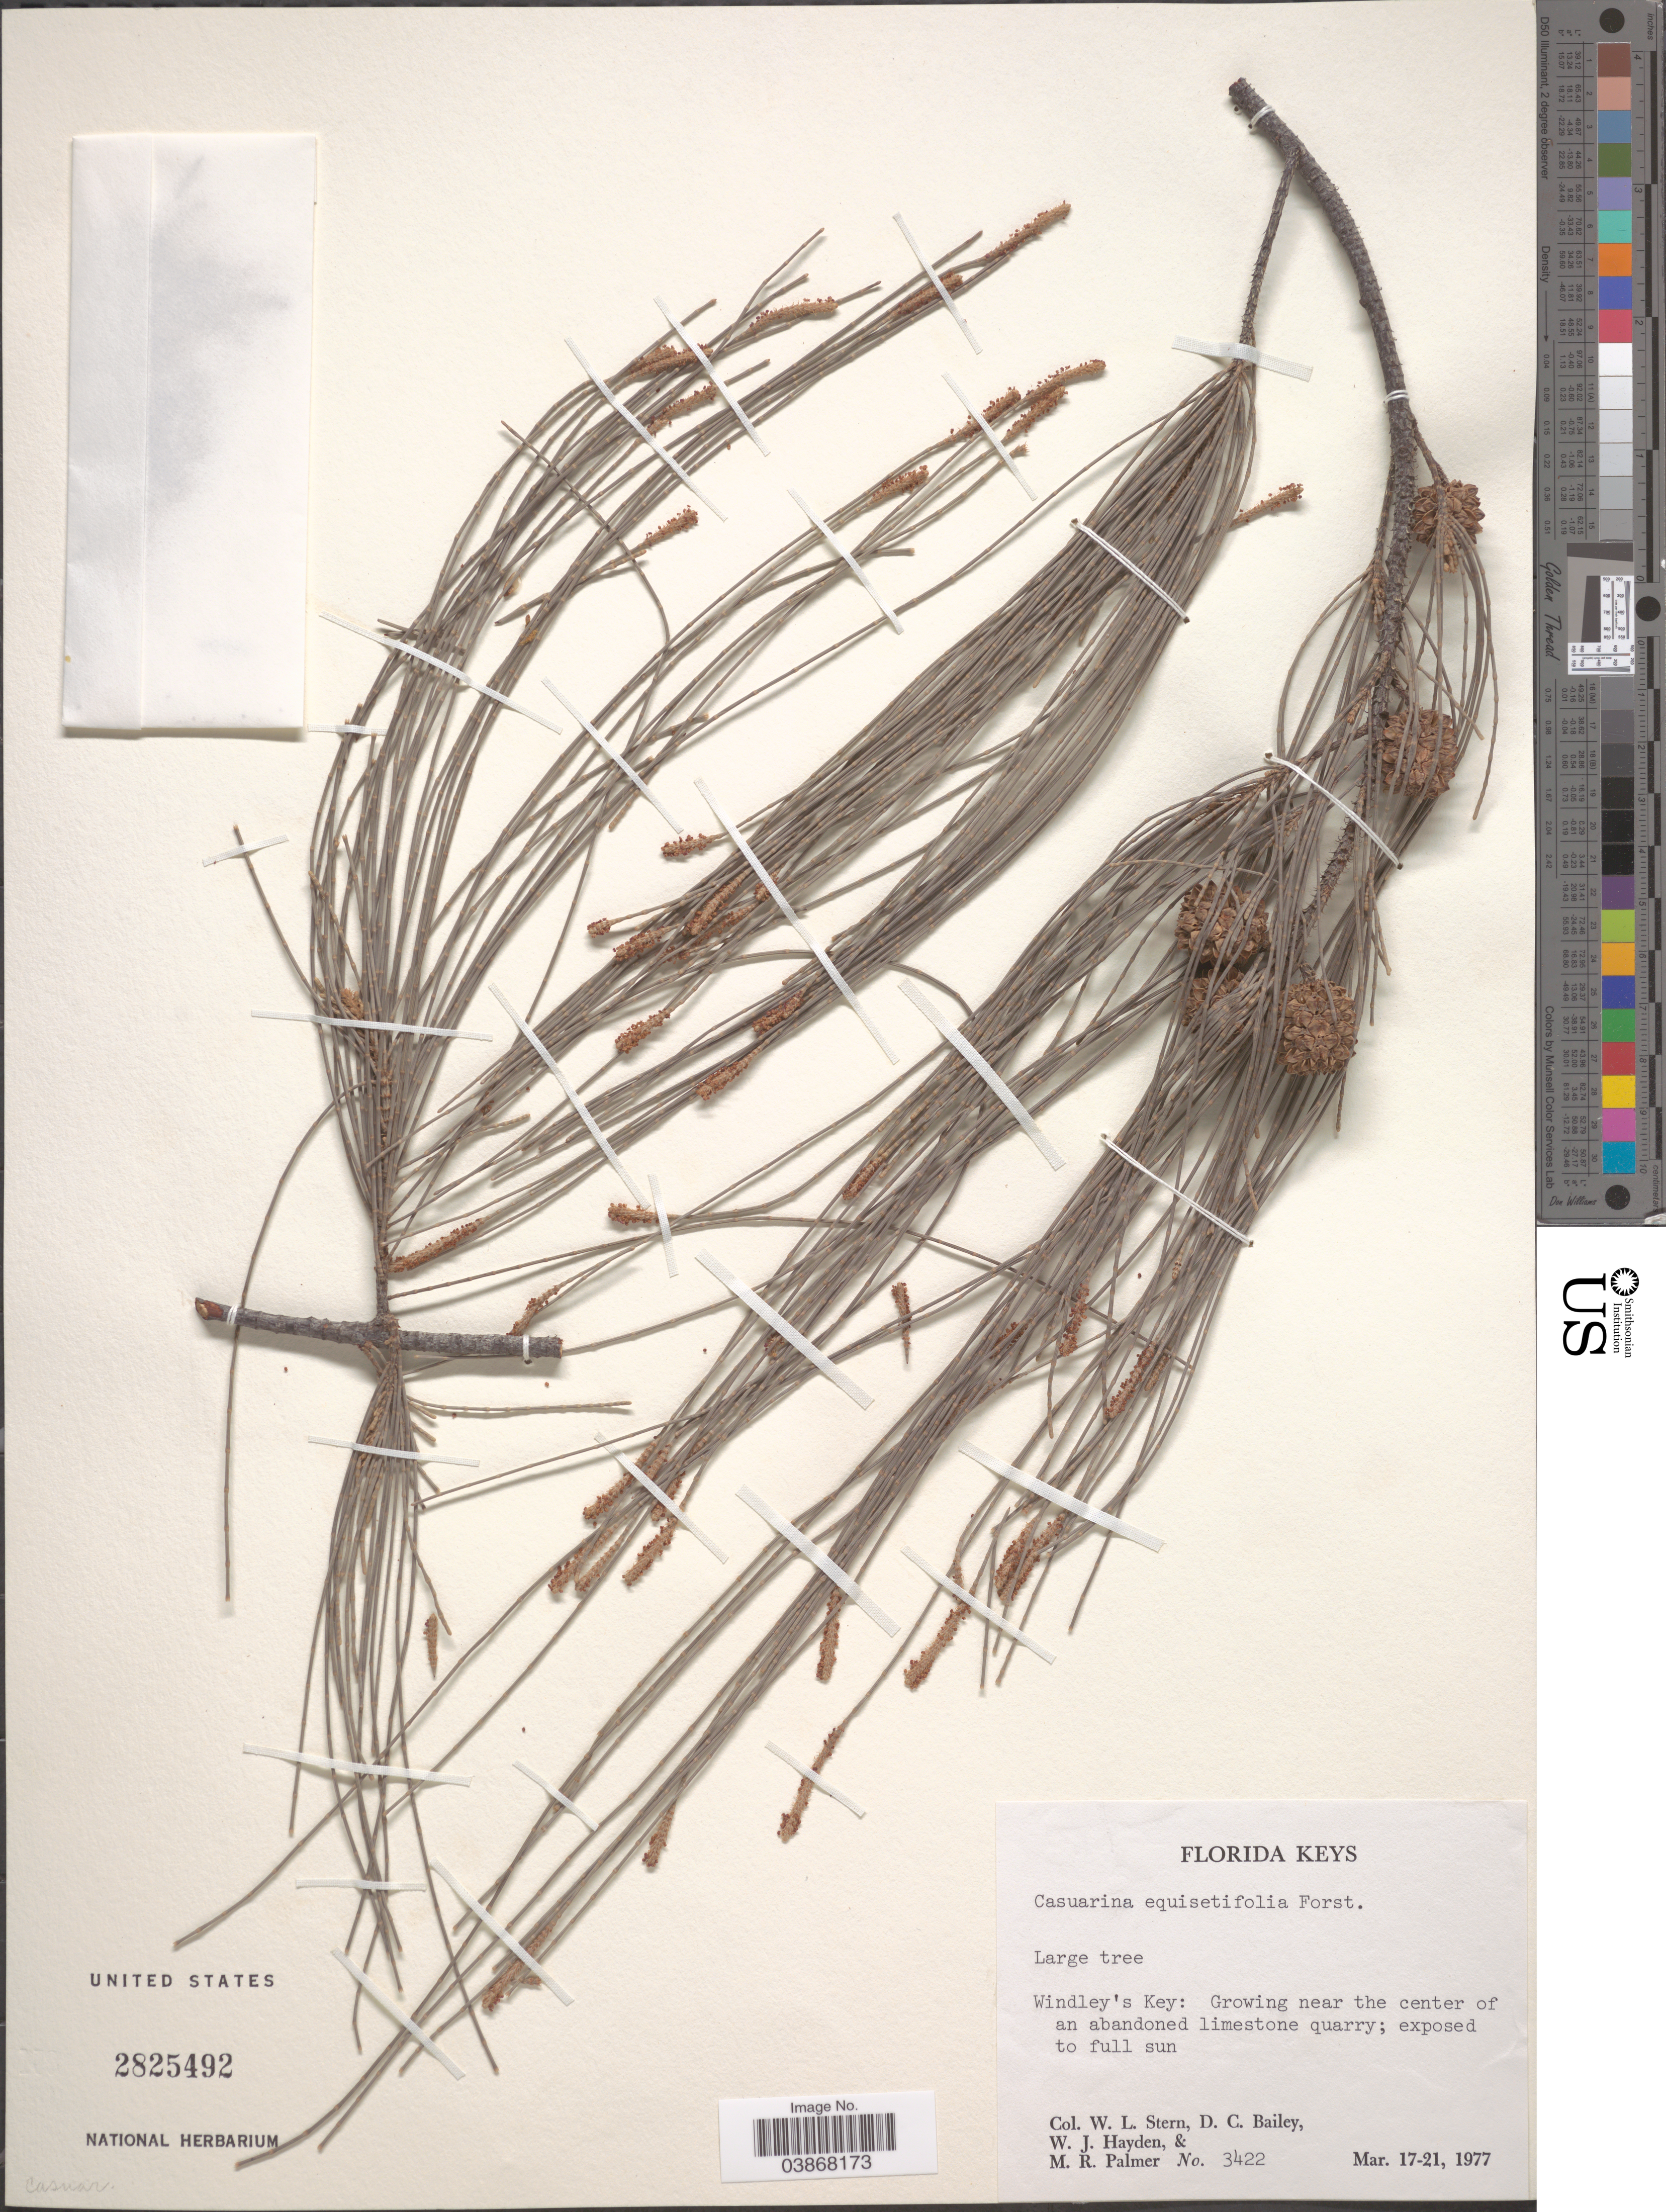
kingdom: Plantae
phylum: Tracheophyta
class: Magnoliopsida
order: Fagales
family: Casuarinaceae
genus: Casuarina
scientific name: Casuarina equisetifolia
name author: L.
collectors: W. L. Stern, D. C. Bailey, W. Hayden & M. R. Palmer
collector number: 3422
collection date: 1977-03-17/1977-03-21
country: United States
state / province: Florida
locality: Florida Keys. Windley's Key: Growing near the center of an abandoned limestone quarry.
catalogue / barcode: US 2825492